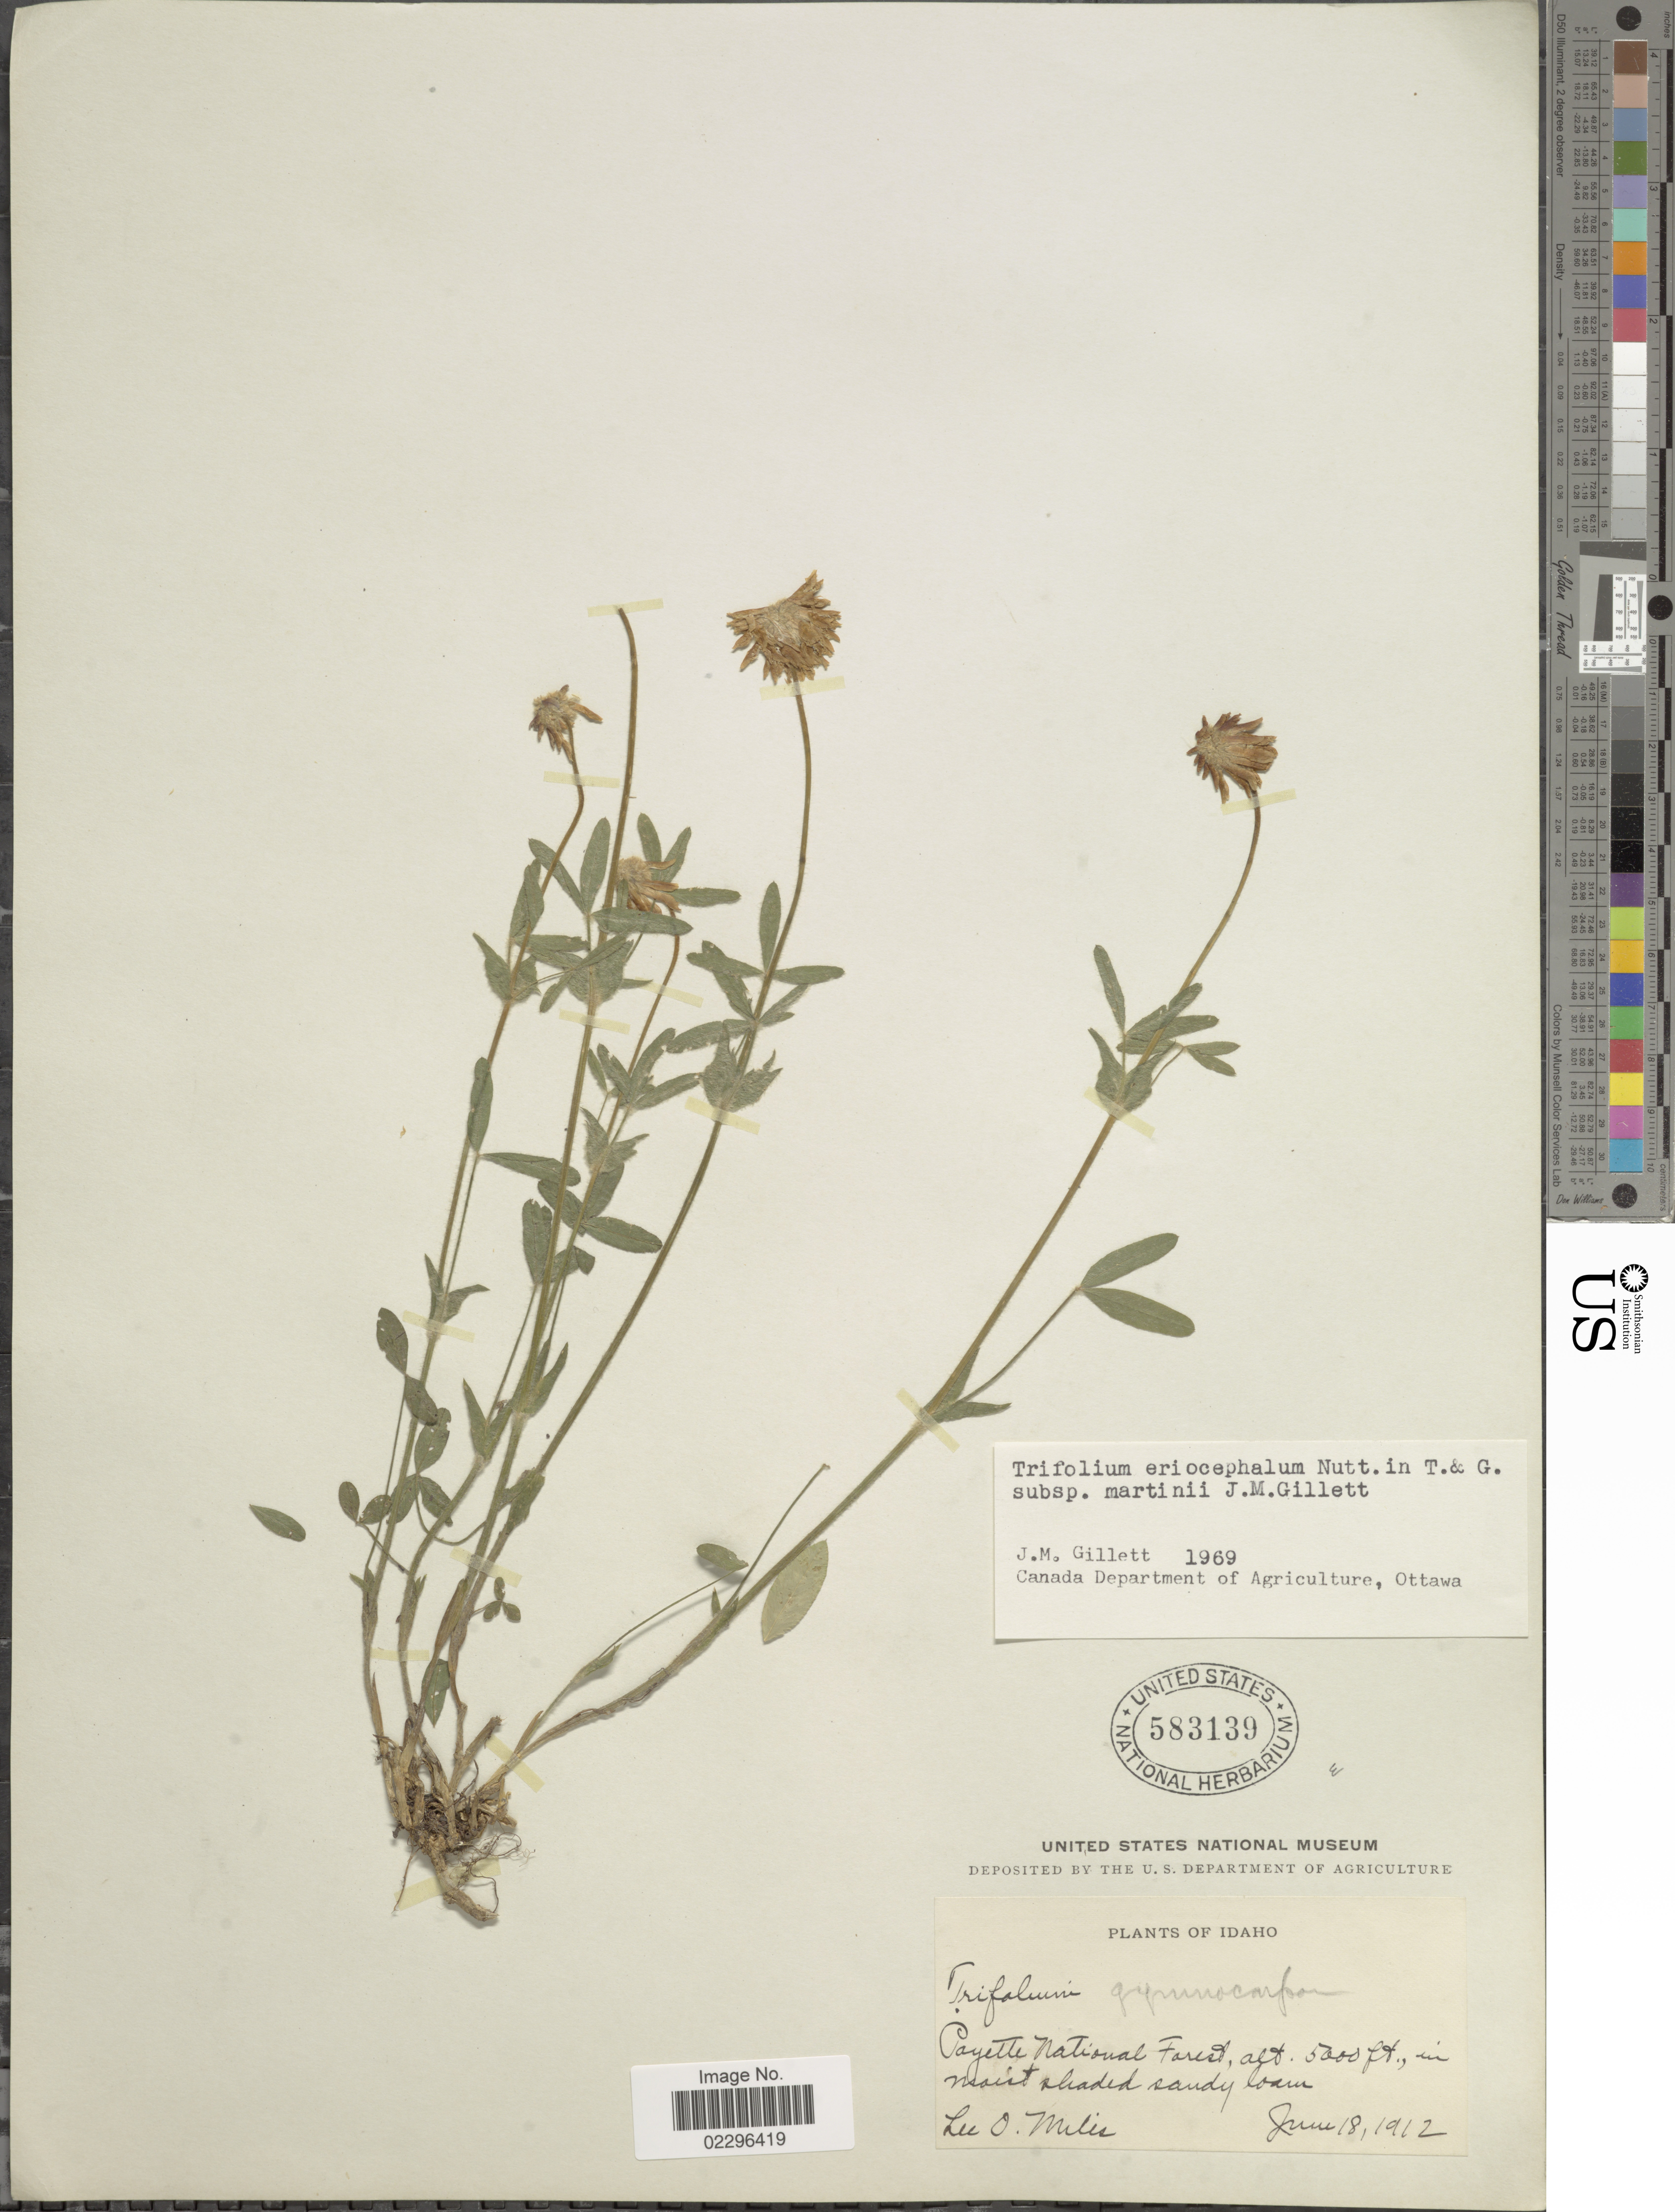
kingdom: Plantae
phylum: Tracheophyta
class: Magnoliopsida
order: Fabales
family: Fabaceae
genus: Trifolium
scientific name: Trifolium eriocephalum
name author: Nutt.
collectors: L. Miles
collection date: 1912-06-18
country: United States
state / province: Idaho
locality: Payette National Forest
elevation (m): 1524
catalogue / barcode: US 583139